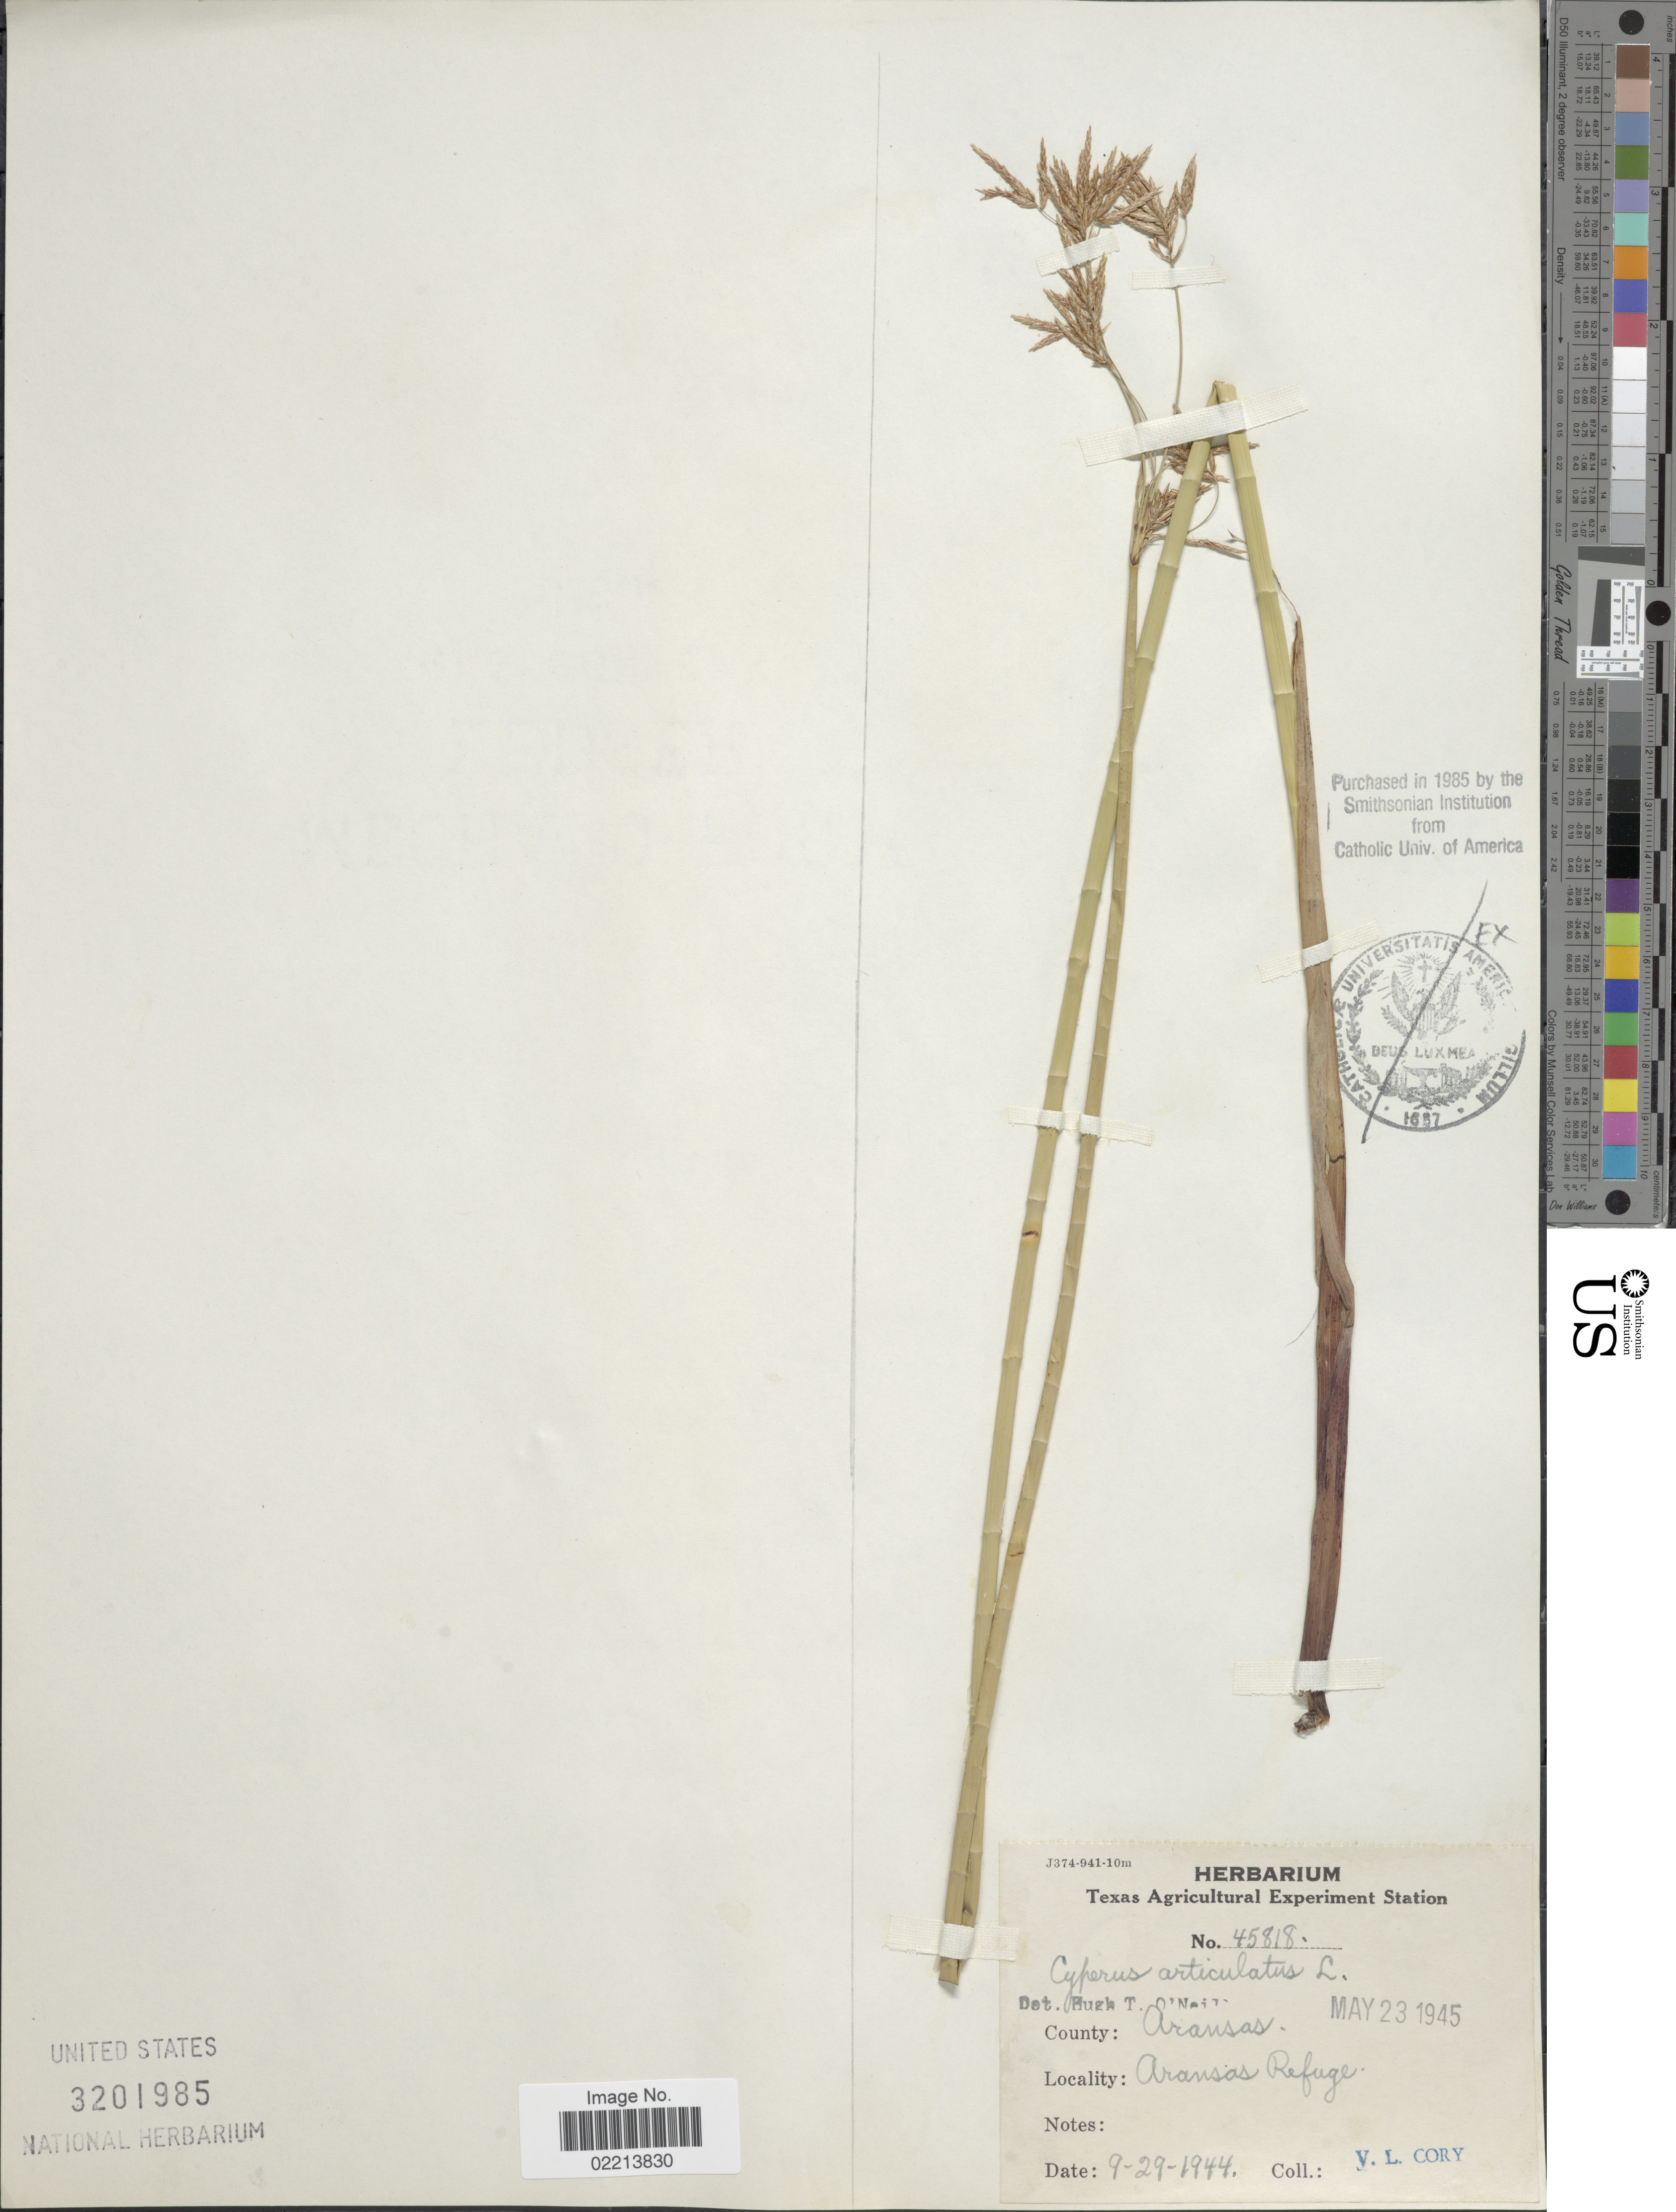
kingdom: Plantae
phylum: Tracheophyta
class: Liliopsida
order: Poales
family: Cyperaceae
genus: Cyperus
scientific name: Cyperus articulatus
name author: L.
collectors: V. Cory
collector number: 45818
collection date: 1944-09-29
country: United States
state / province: Texas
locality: County: Aransas. Aransas Refuge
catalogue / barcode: US 3201985